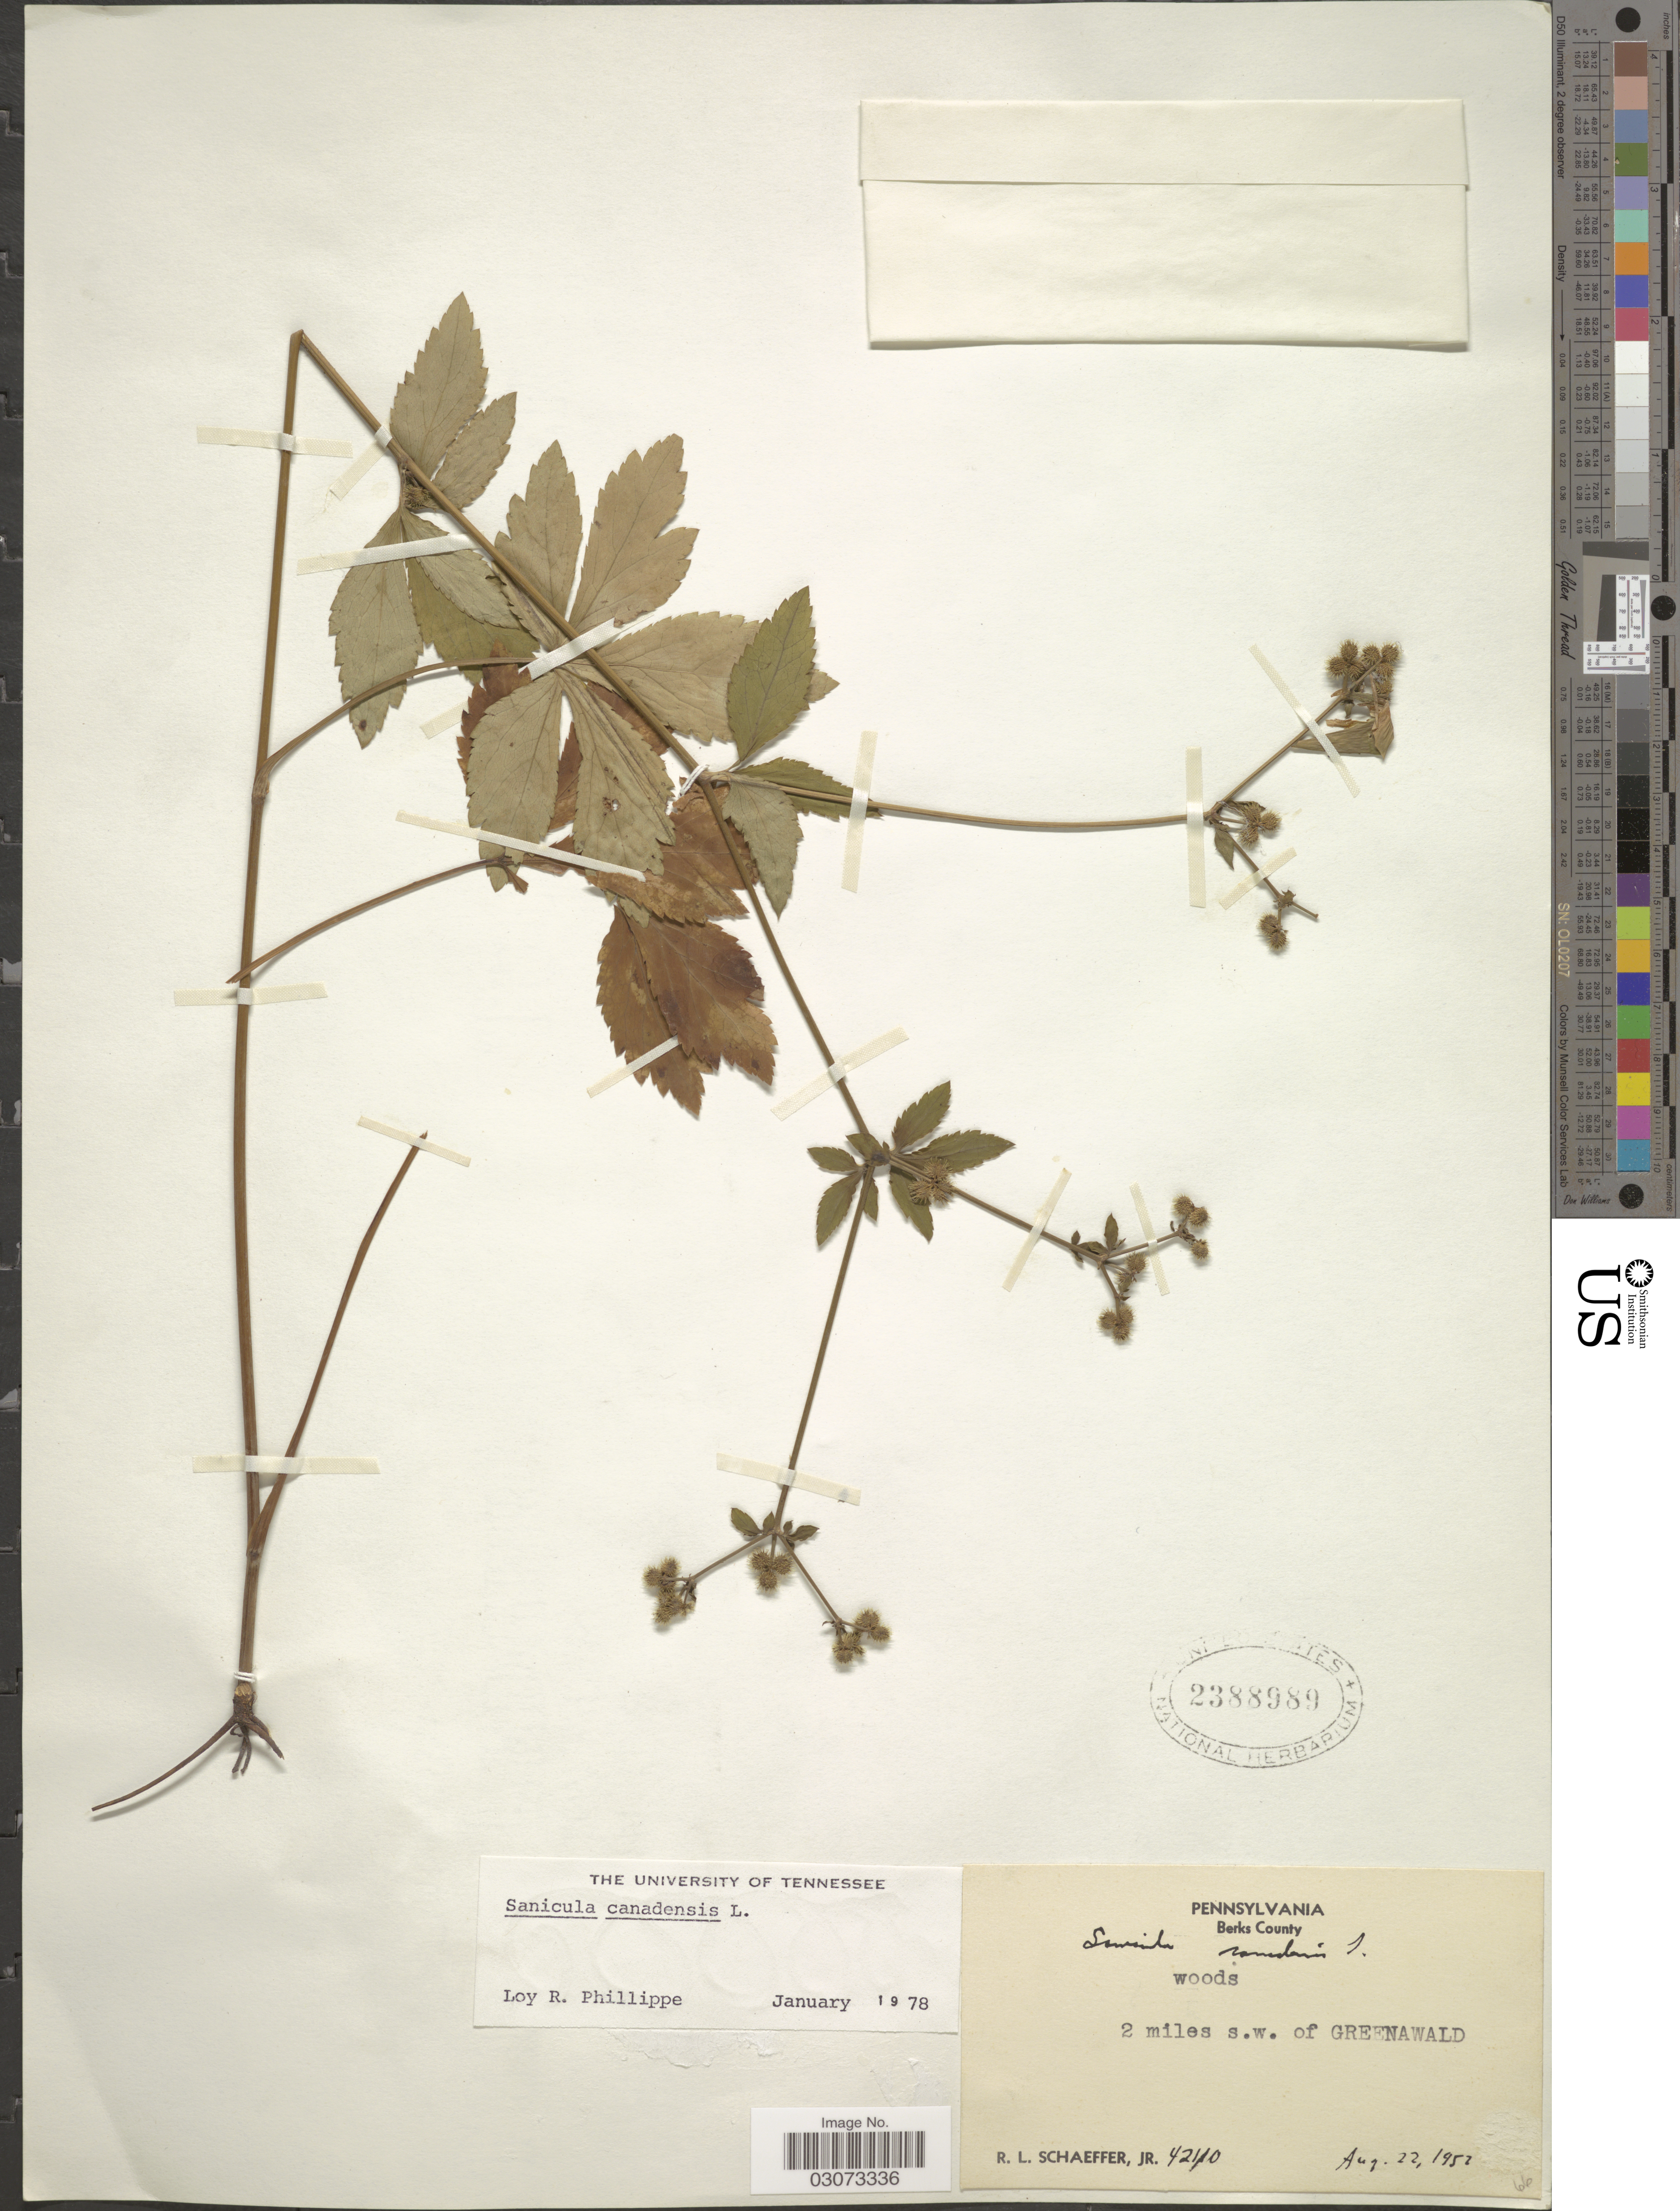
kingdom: Plantae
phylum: Tracheophyta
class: Magnoliopsida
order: Apiales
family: Apiaceae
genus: Sanicula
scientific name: Sanicula canadensis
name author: L.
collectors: R. L. Schaeffer Jr.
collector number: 42110*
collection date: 1952-08-22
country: United States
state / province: Pennsylvania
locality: Berks County. 2 miles s.w. of Greenawald.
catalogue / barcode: US 2388989